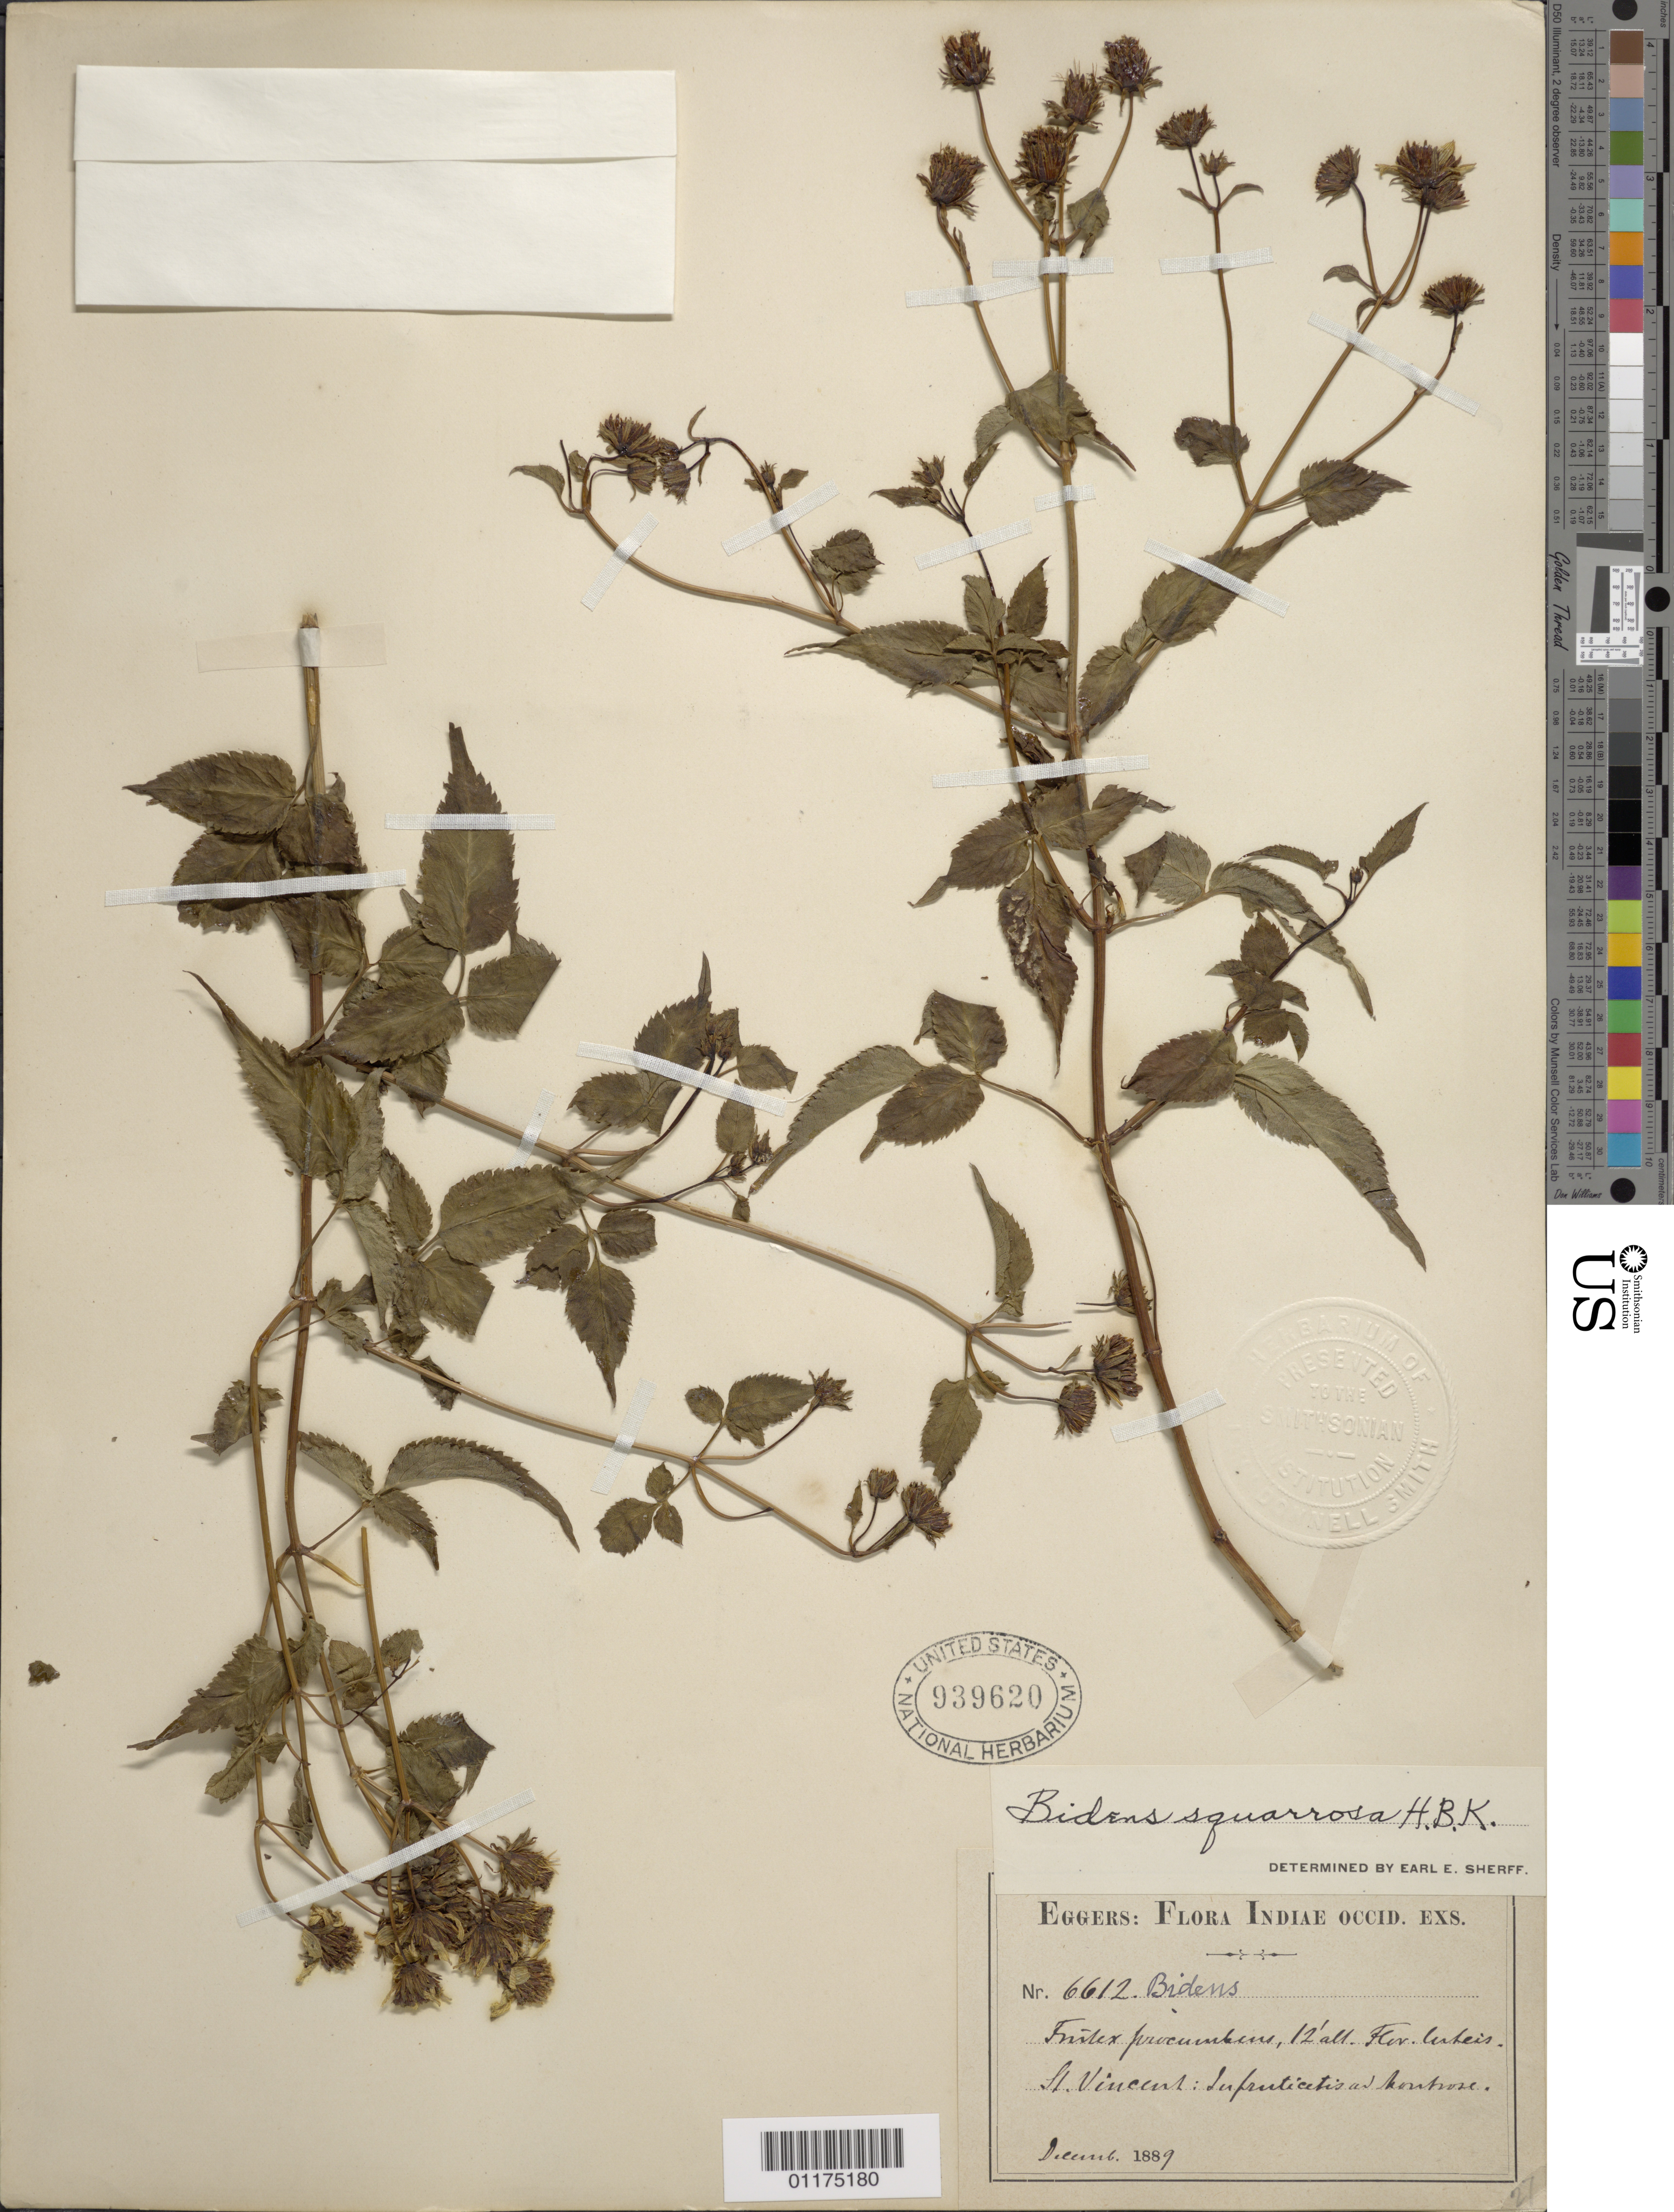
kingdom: Plantae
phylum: Tracheophyta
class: Magnoliopsida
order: Asterales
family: Asteraceae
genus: Bidens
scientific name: Bidens squarrosa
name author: Kunth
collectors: -. Eggers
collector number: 6612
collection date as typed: Dec 1889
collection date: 1889-12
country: St. Vincent - Grenadines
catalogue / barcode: US 939620